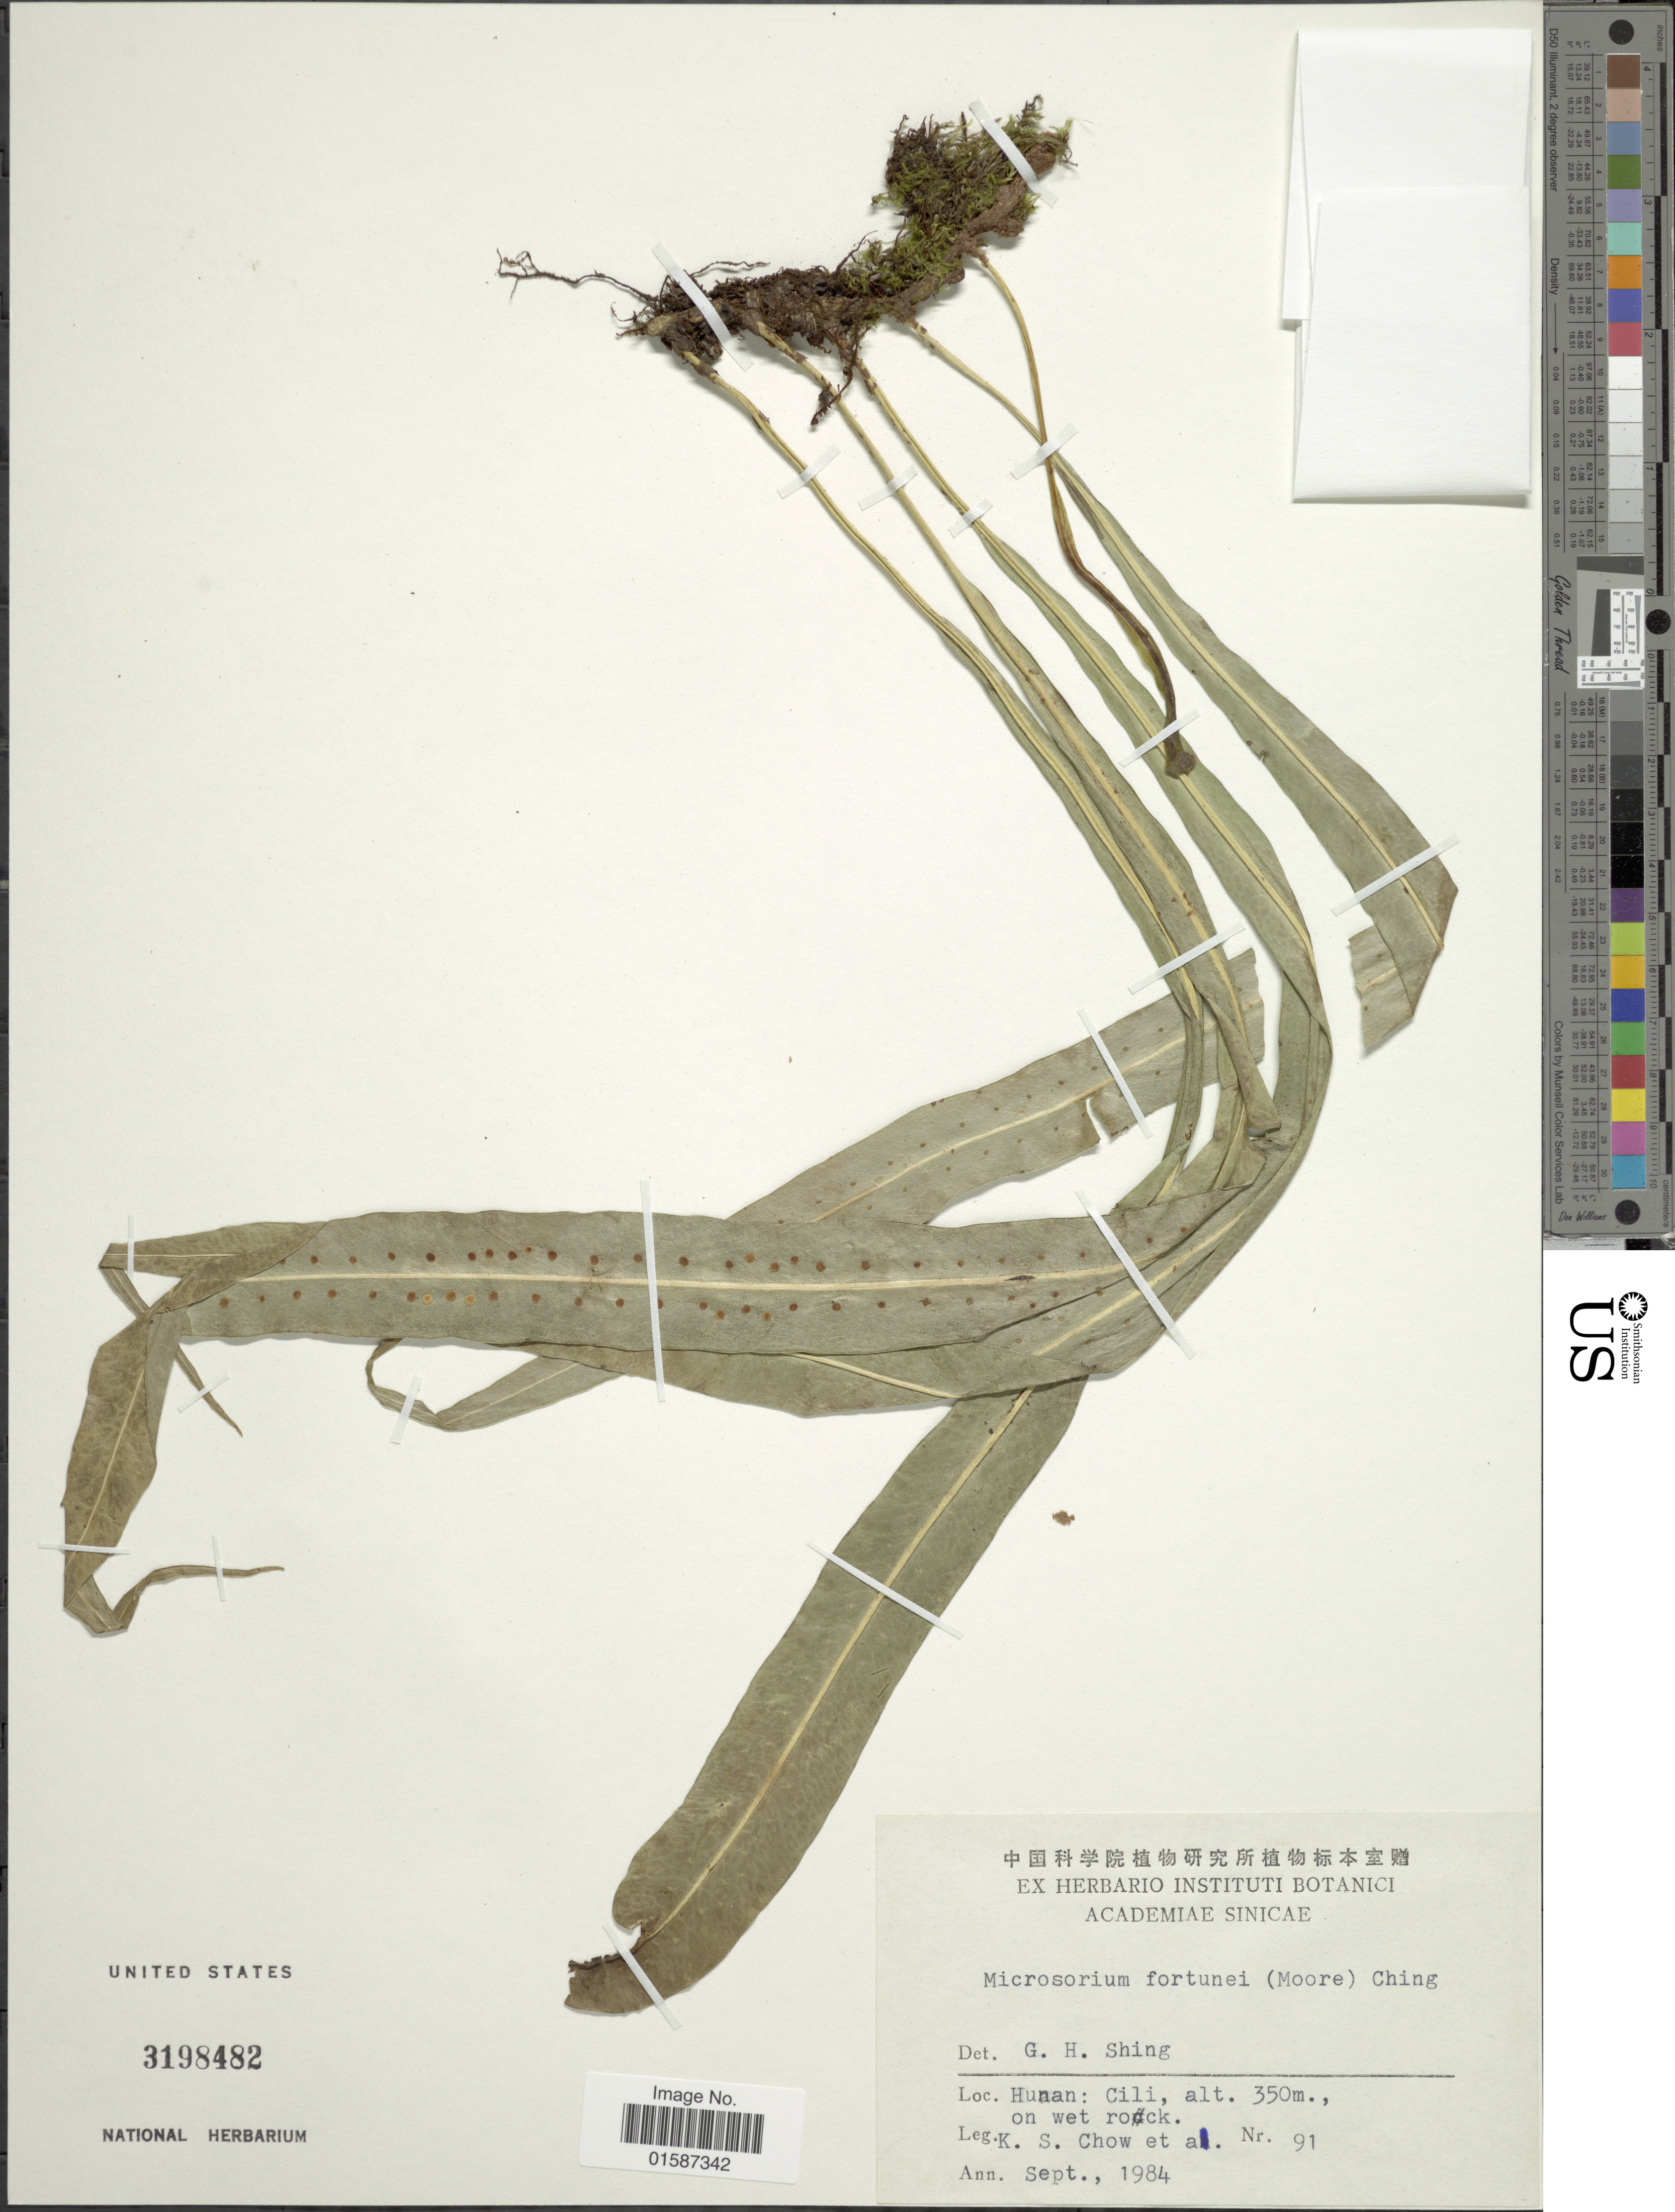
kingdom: Plantae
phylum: Tracheophyta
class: Polypodiopsida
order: Polypodiales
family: Polypodiaceae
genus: Neolepisorus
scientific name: Neolepisorus fortunei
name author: (T. Moore) Li S. Wang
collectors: K. S. Chow & et al.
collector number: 91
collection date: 1984-08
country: China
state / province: Hunan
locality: Hunan: Cili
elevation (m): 350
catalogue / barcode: US 3198482